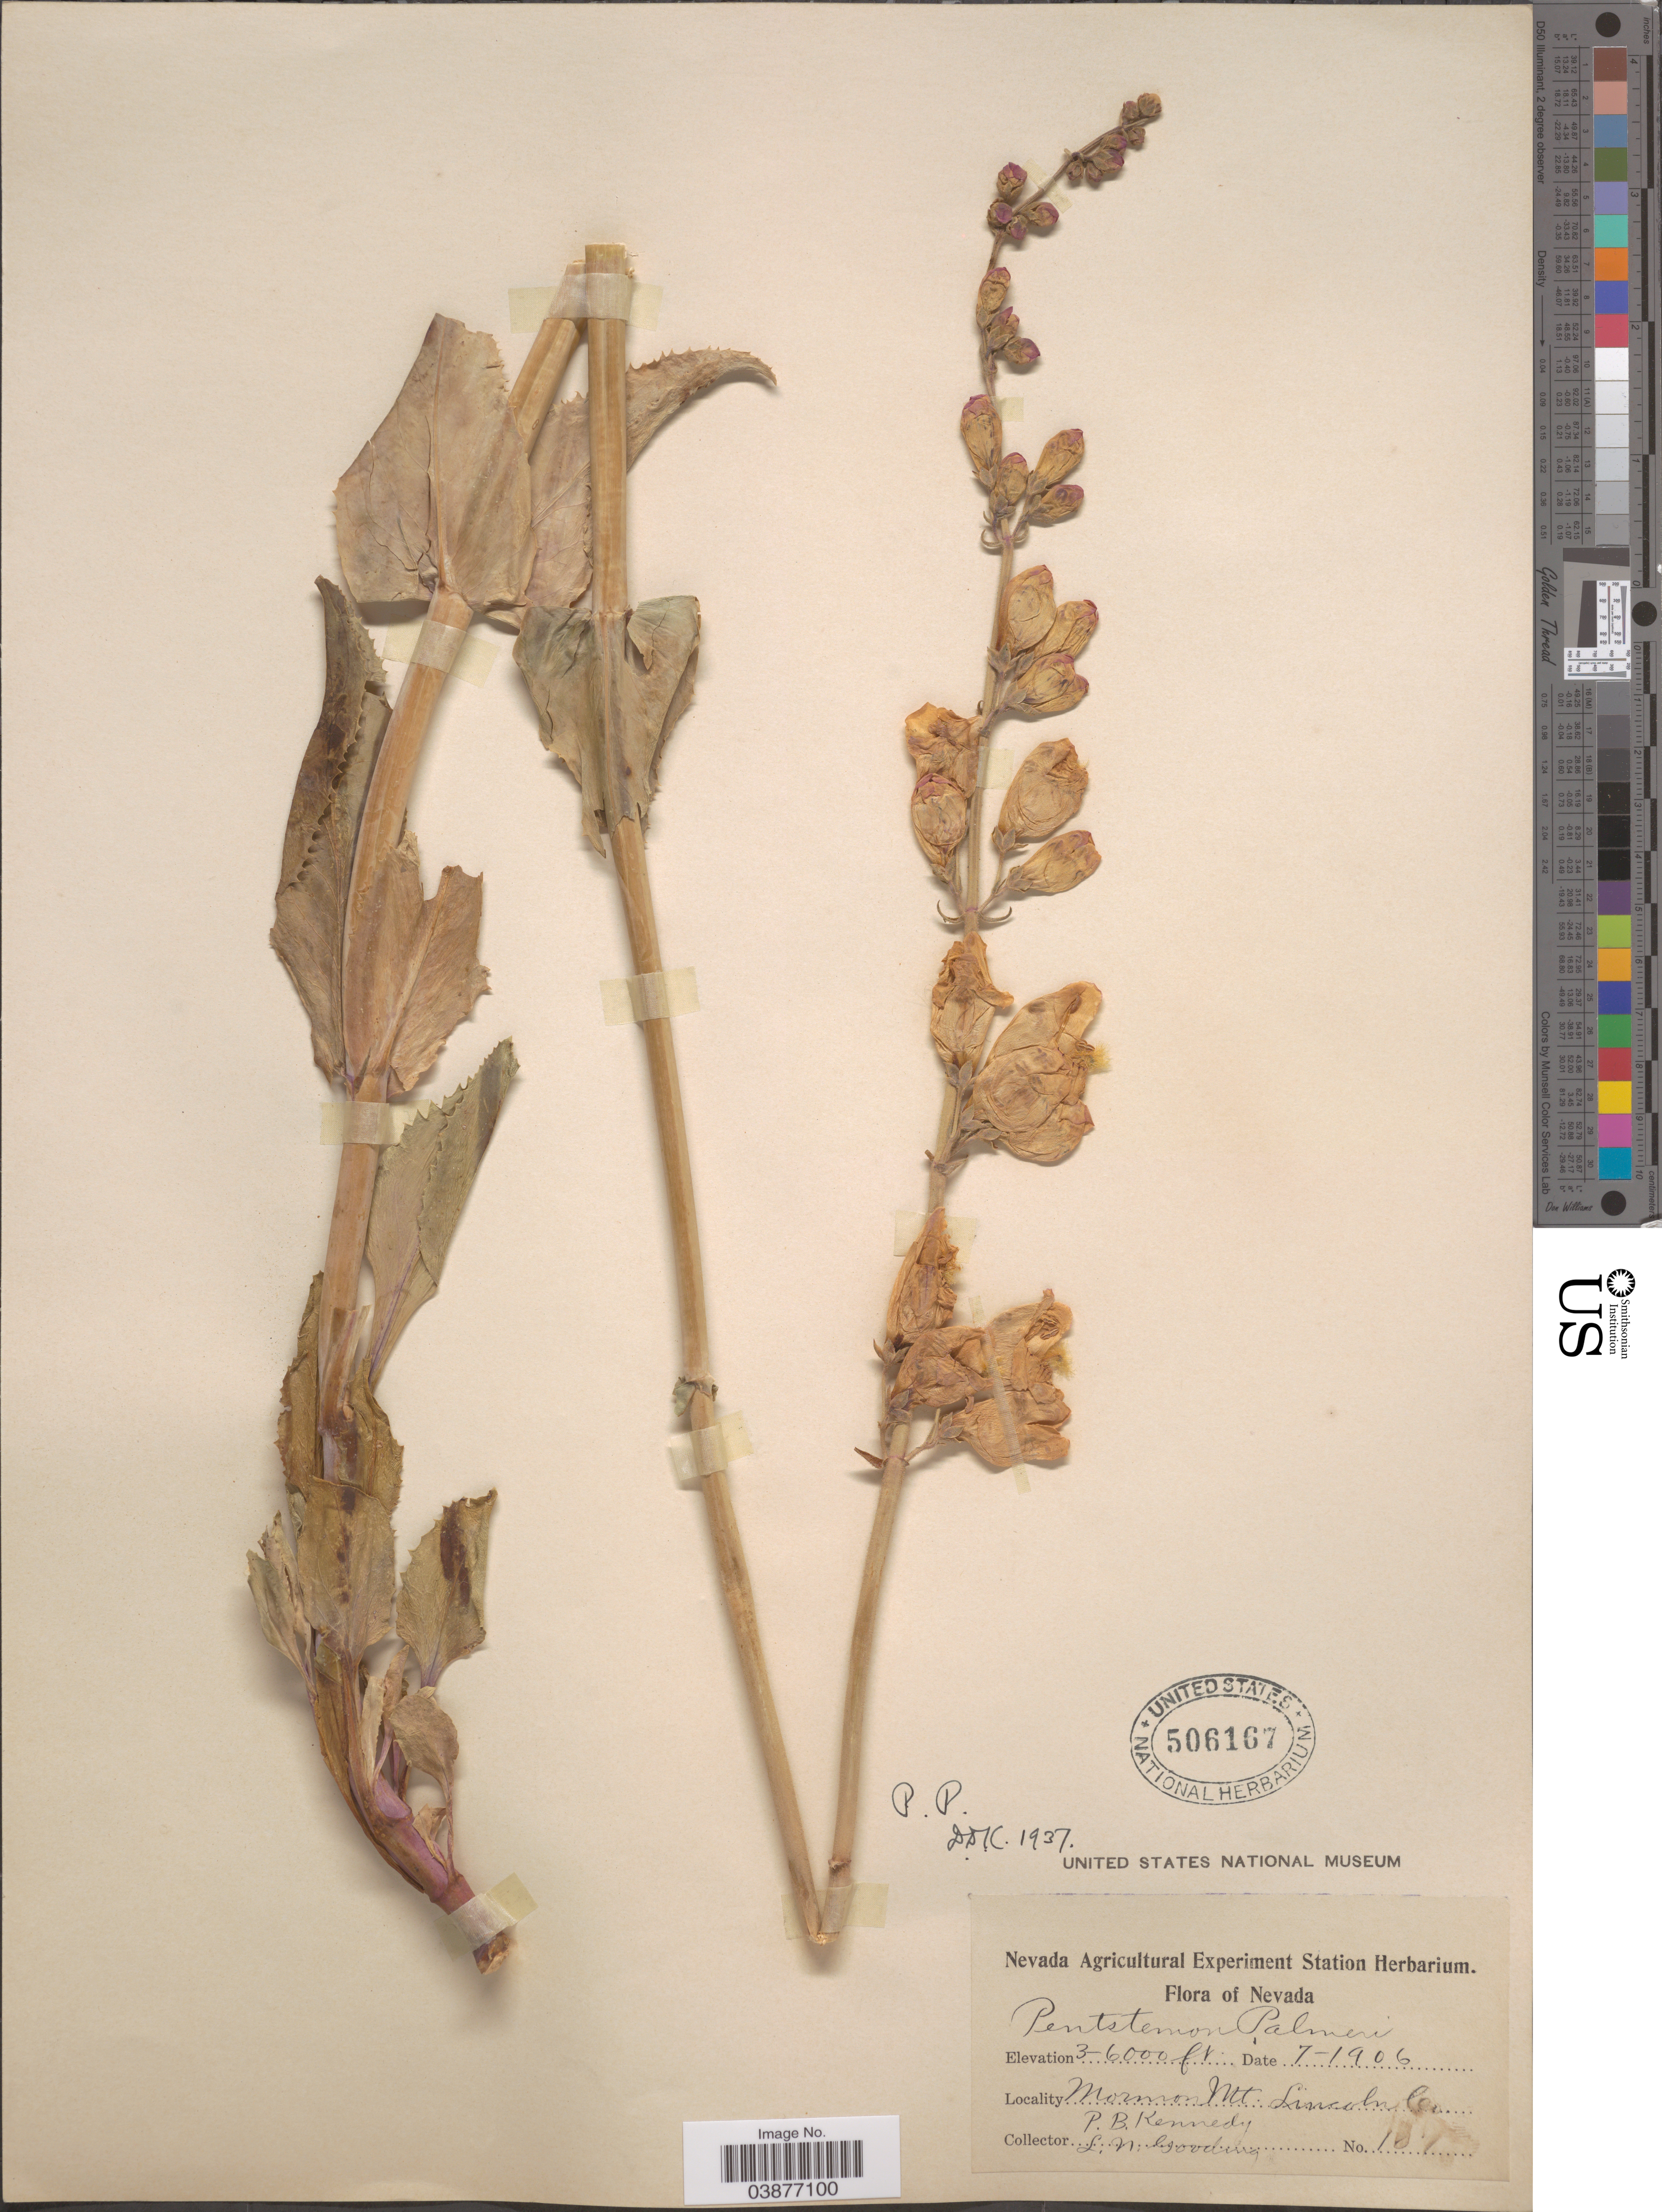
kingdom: Plantae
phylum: Tracheophyta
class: Magnoliopsida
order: Lamiales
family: Plantaginaceae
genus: Penstemon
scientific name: Penstemon palmeri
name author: A. Gray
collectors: P. B. Kennedy & L. Gooding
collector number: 107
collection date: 1906-07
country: United States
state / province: Nevada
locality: Mormon Mt. Lincoln Co.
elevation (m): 914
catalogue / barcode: US 506167